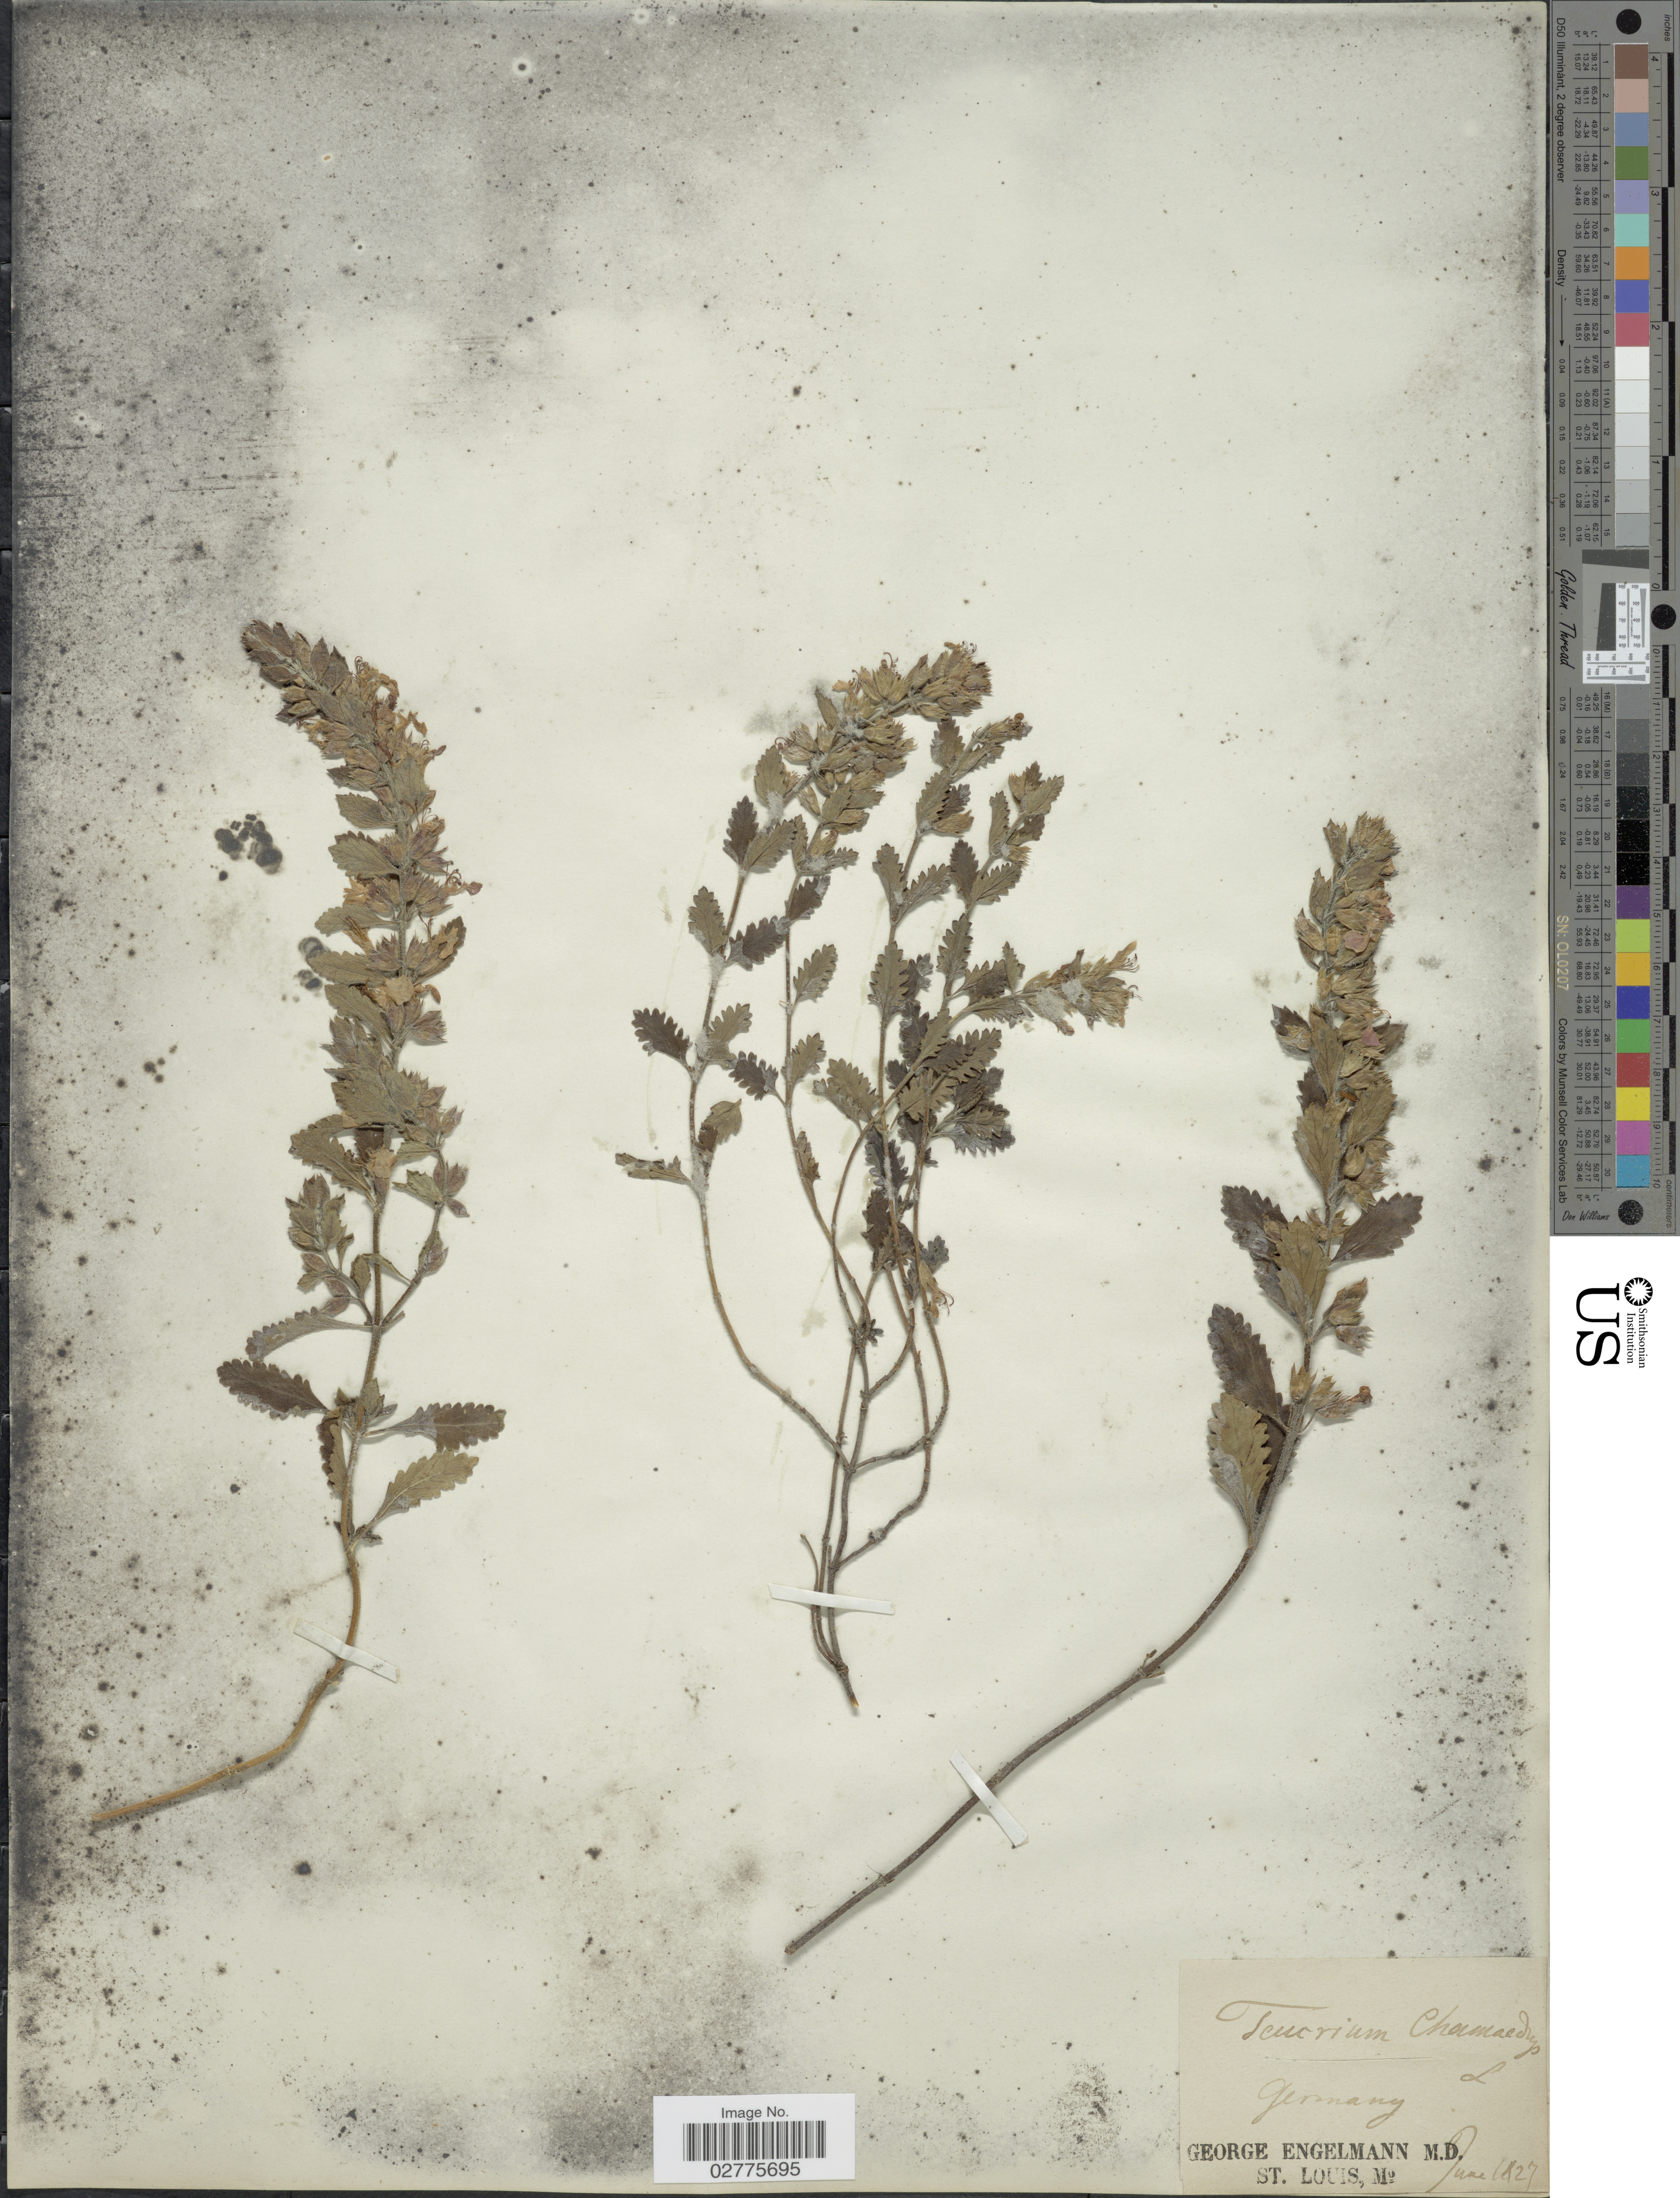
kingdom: Plantae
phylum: Tracheophyta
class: Magnoliopsida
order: Lamiales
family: Lamiaceae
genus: Teucrium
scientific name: Teucrium chamaedrys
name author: L.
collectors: G. Engelmann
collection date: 1827-06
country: Germany